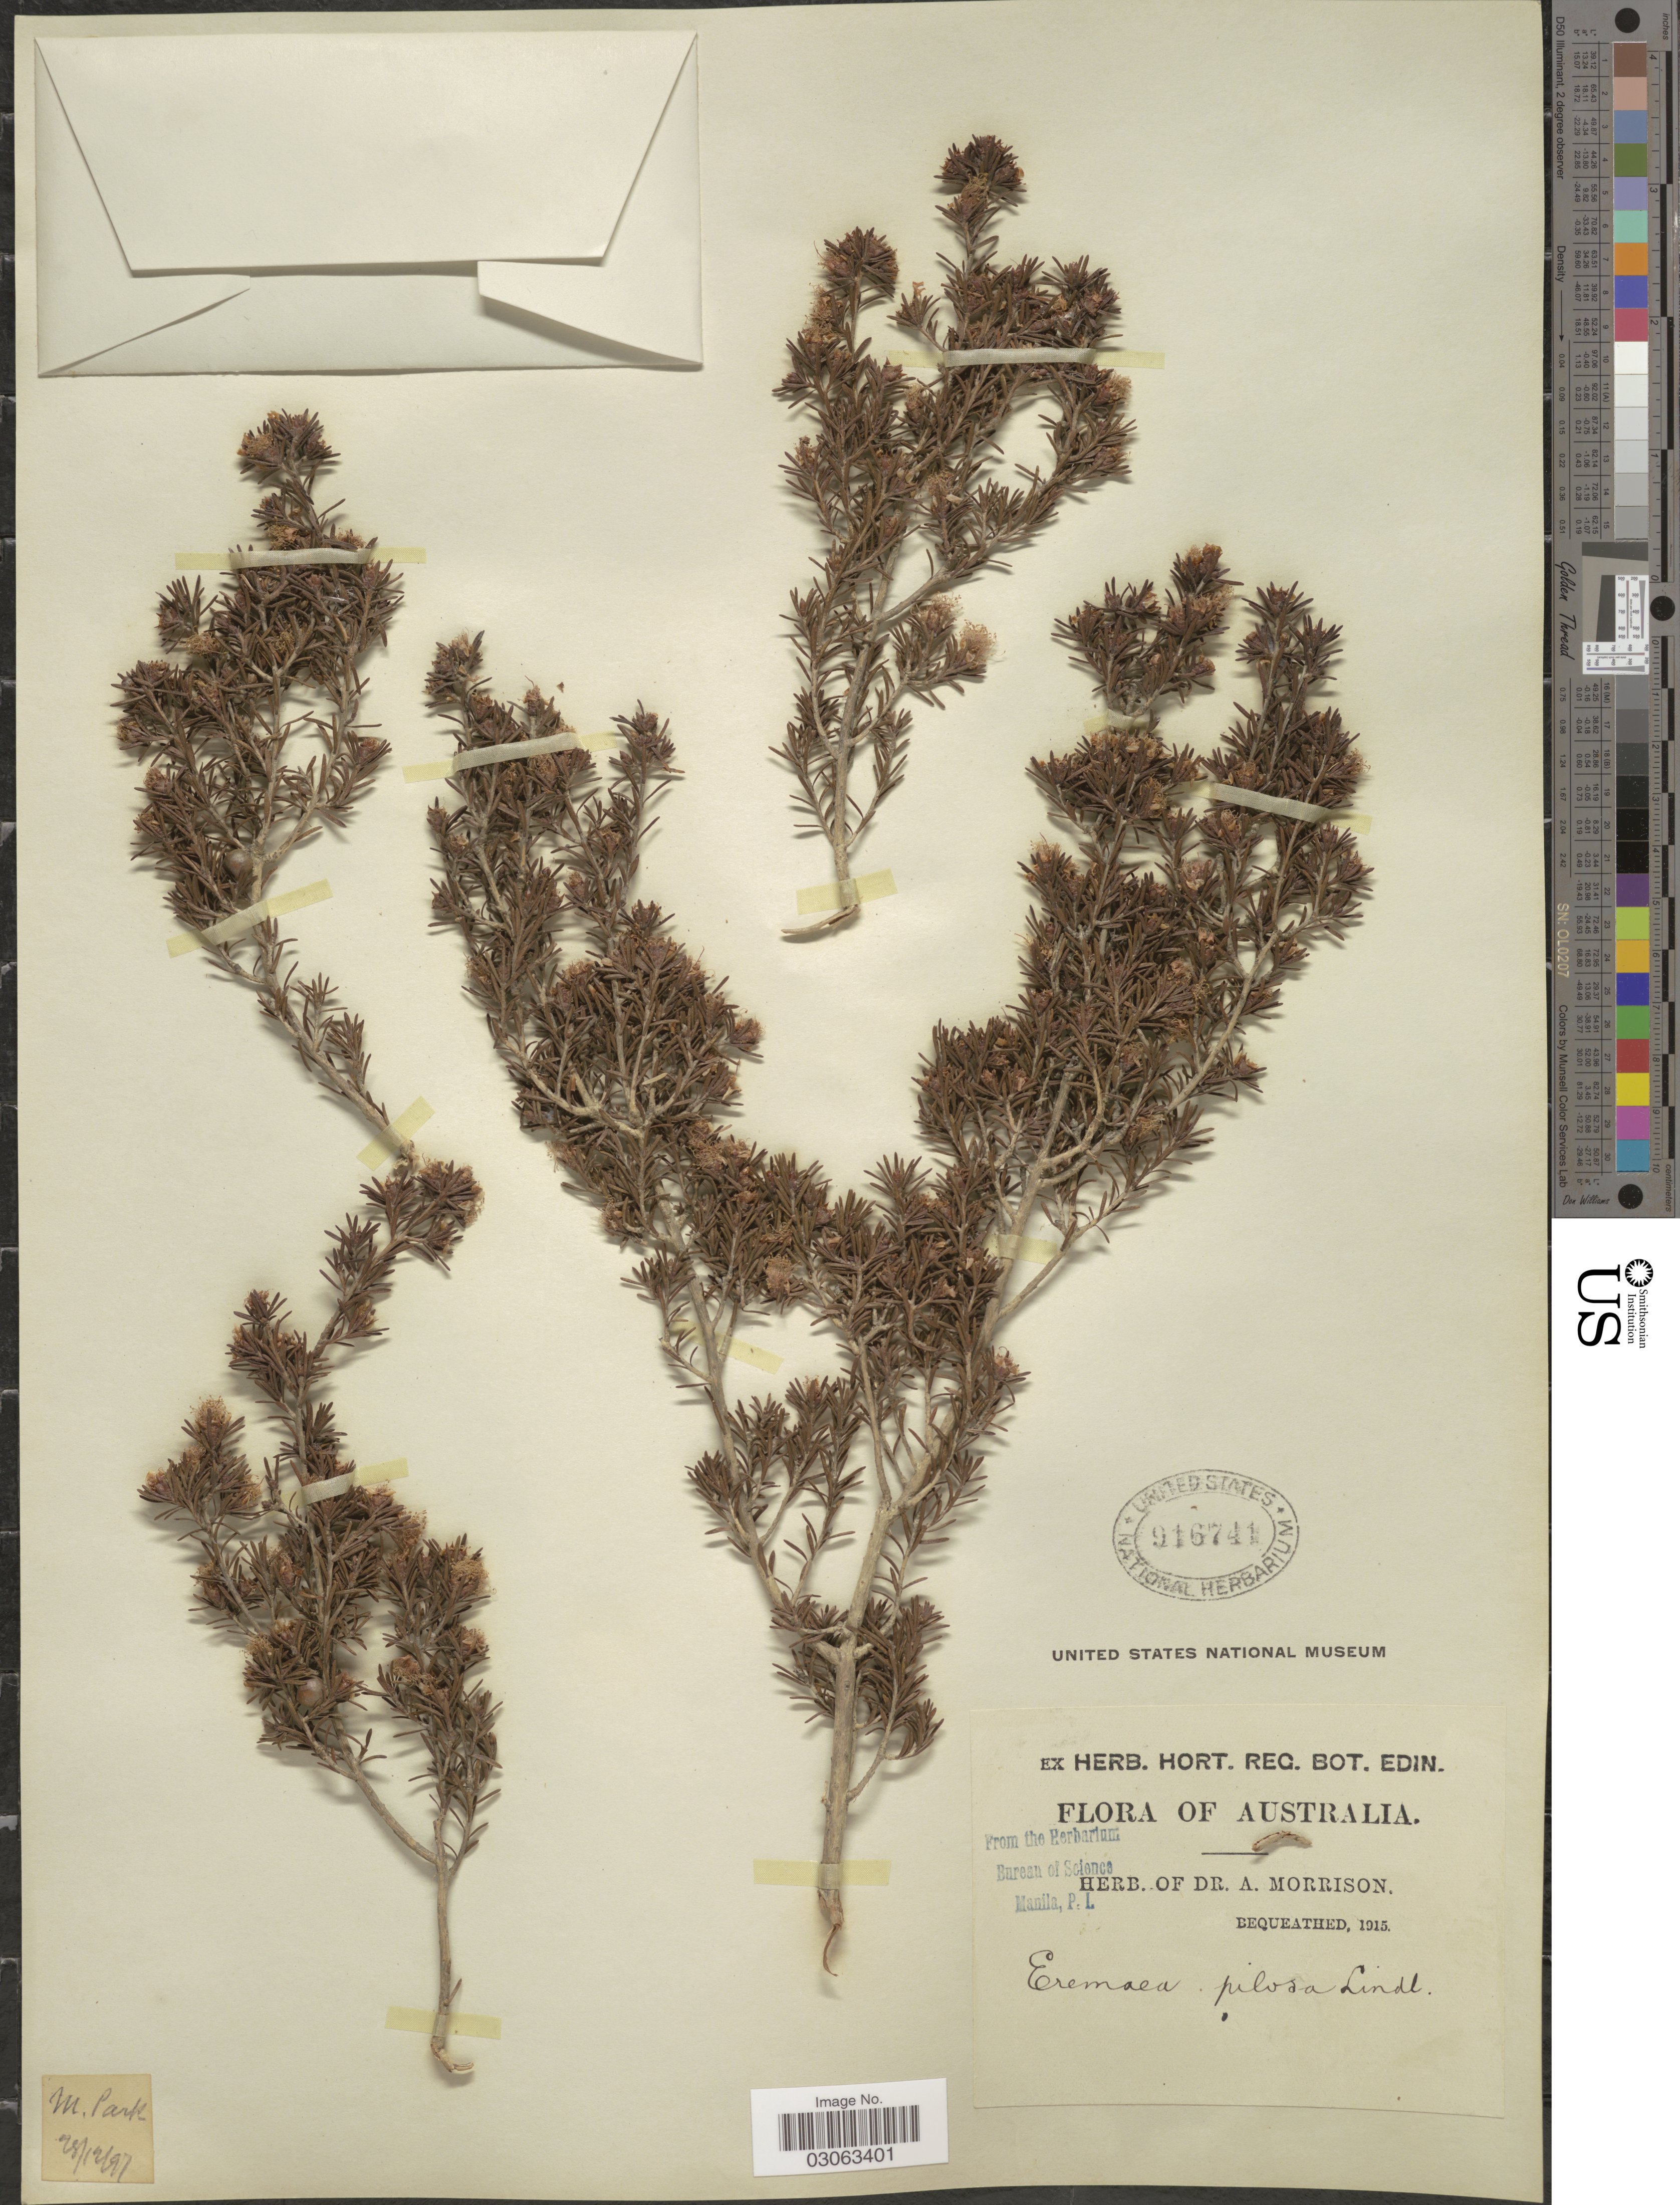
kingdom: Plantae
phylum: Tracheophyta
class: Magnoliopsida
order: Myrtales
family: Myrtaceae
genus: Eremaea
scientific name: Eremaea pilosa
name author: Lindl.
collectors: ex herb. Dr. A. Morrison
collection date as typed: Transcribed d/m/y: 28/12/97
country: Australia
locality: M. Park.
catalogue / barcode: US 916741